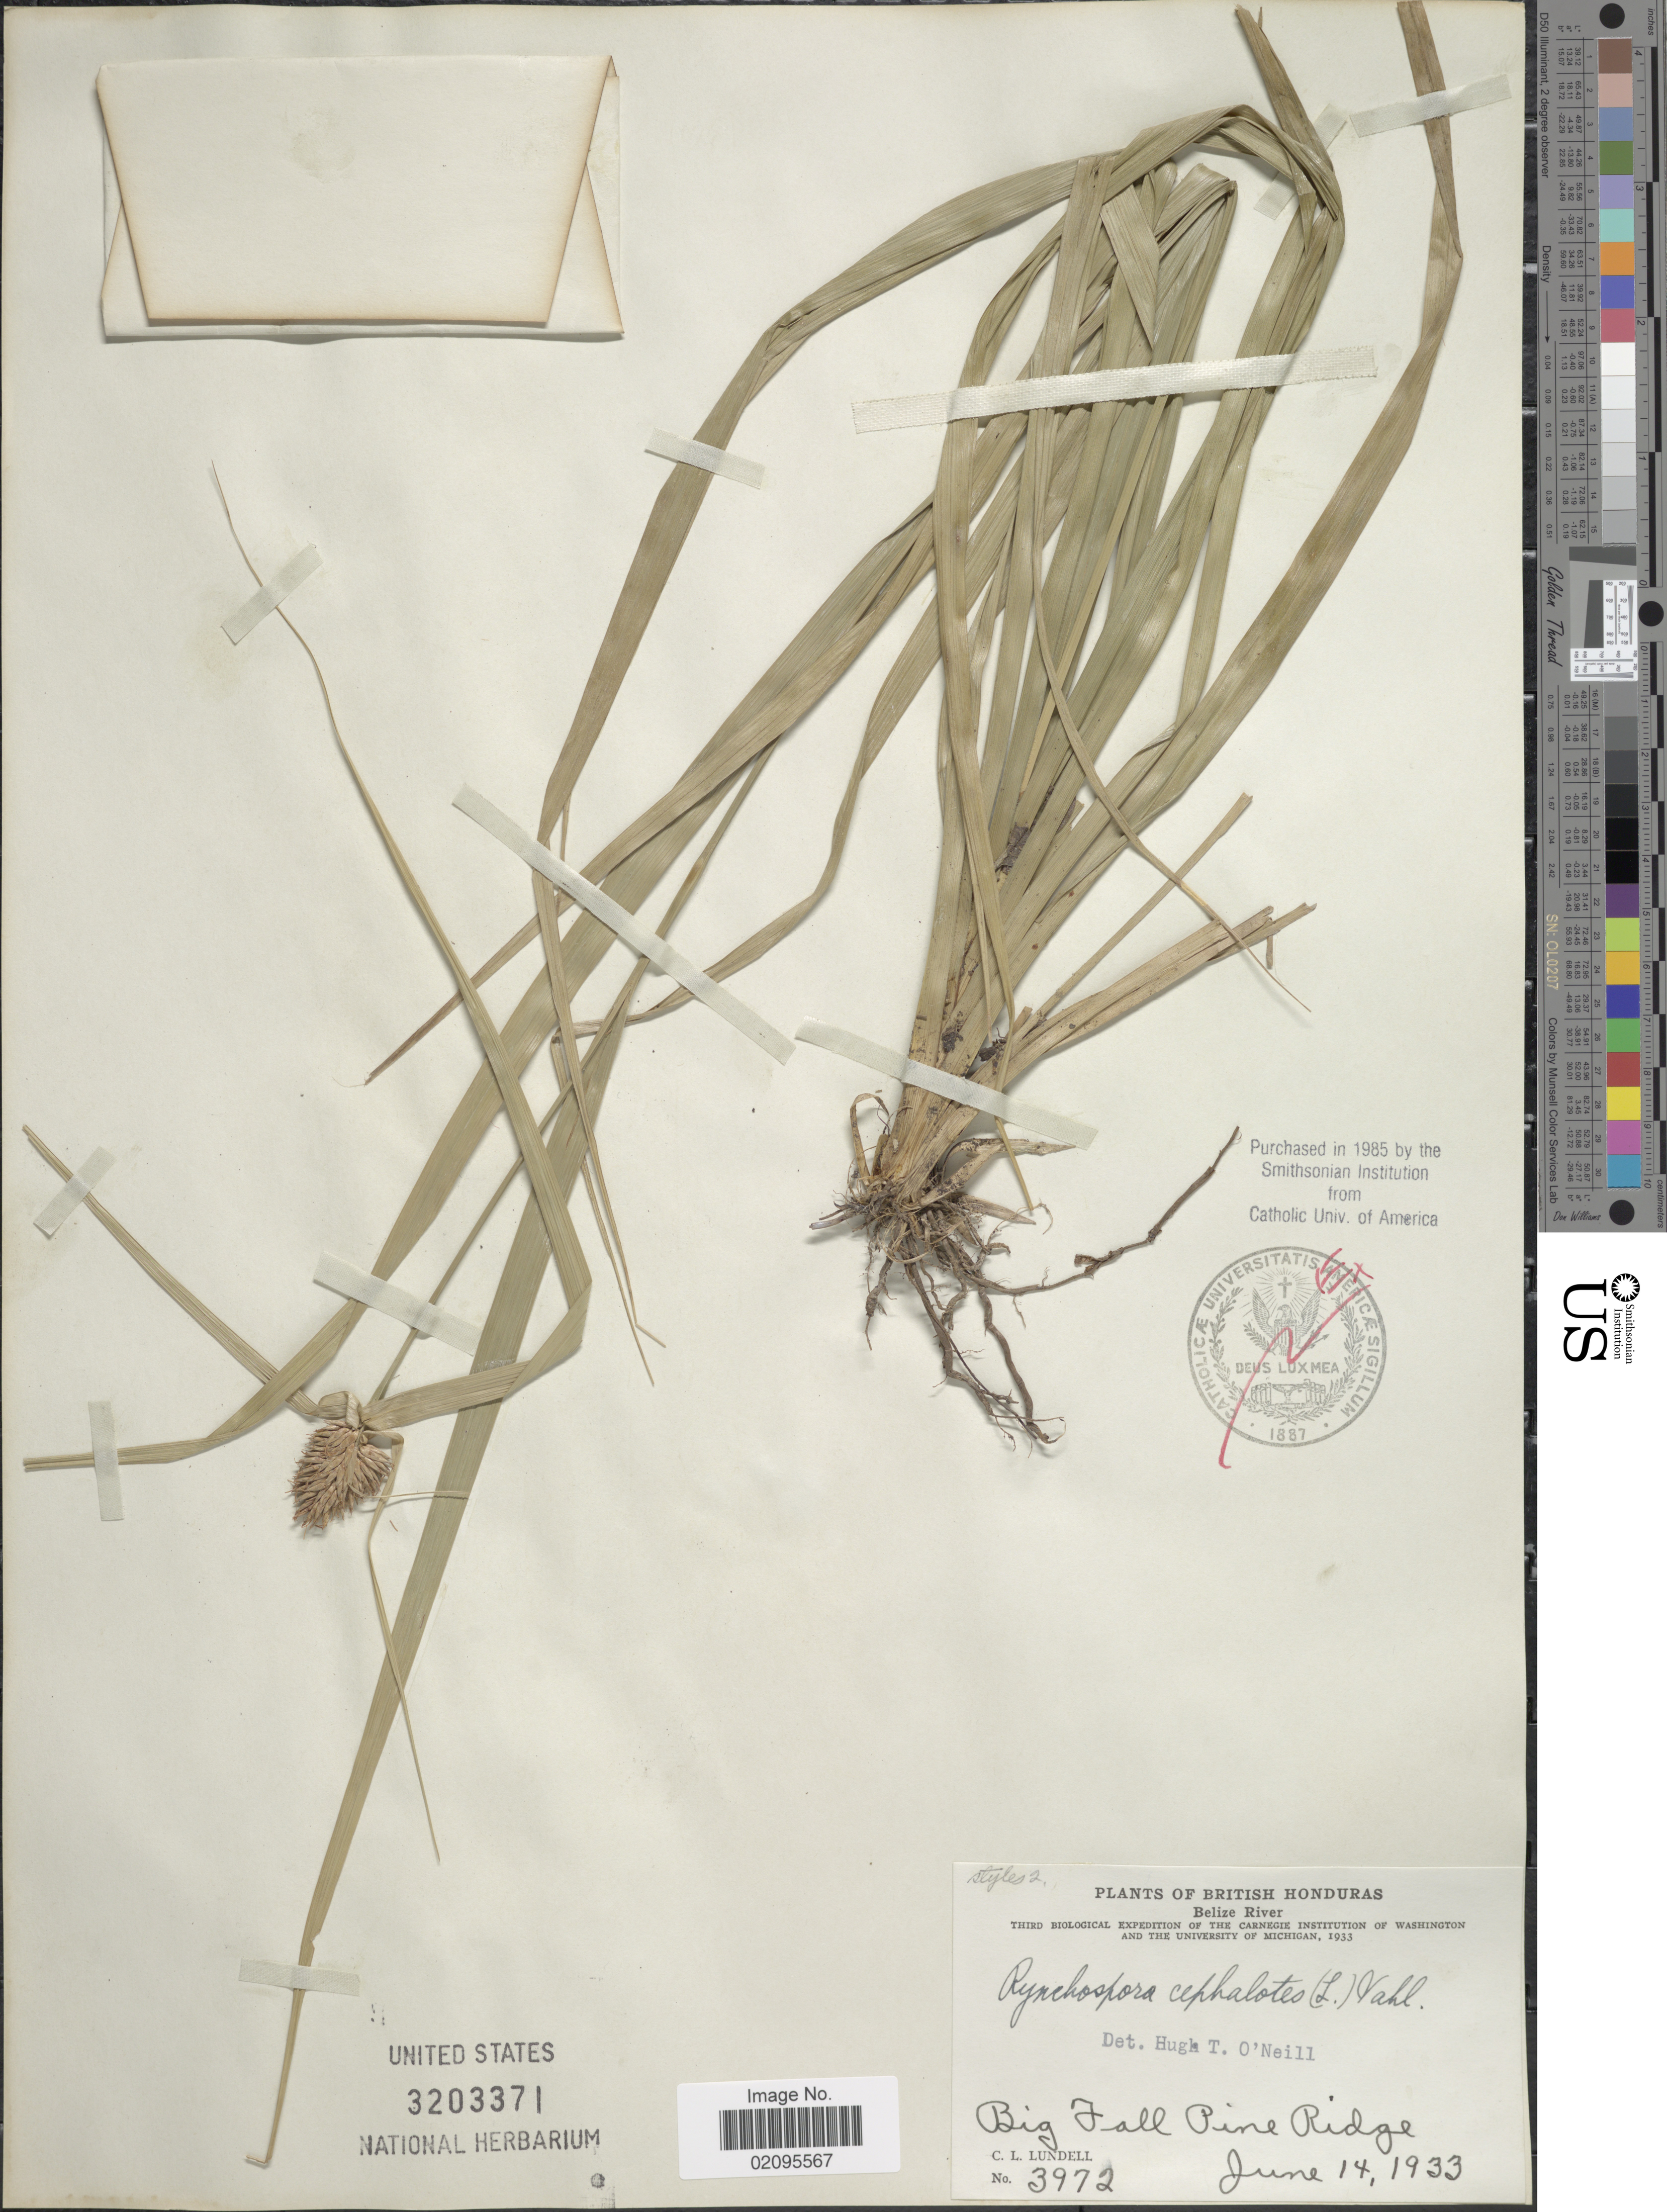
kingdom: Plantae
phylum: Tracheophyta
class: Liliopsida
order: Poales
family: Cyperaceae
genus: Rhynchospora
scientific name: Rhynchospora cephalotes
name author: (L.) Vahl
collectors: C. L. Lundell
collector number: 3972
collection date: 1933-06-14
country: Belize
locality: British Honduras, Belize River, Big Fall Pine Ridge.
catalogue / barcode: US 3203371